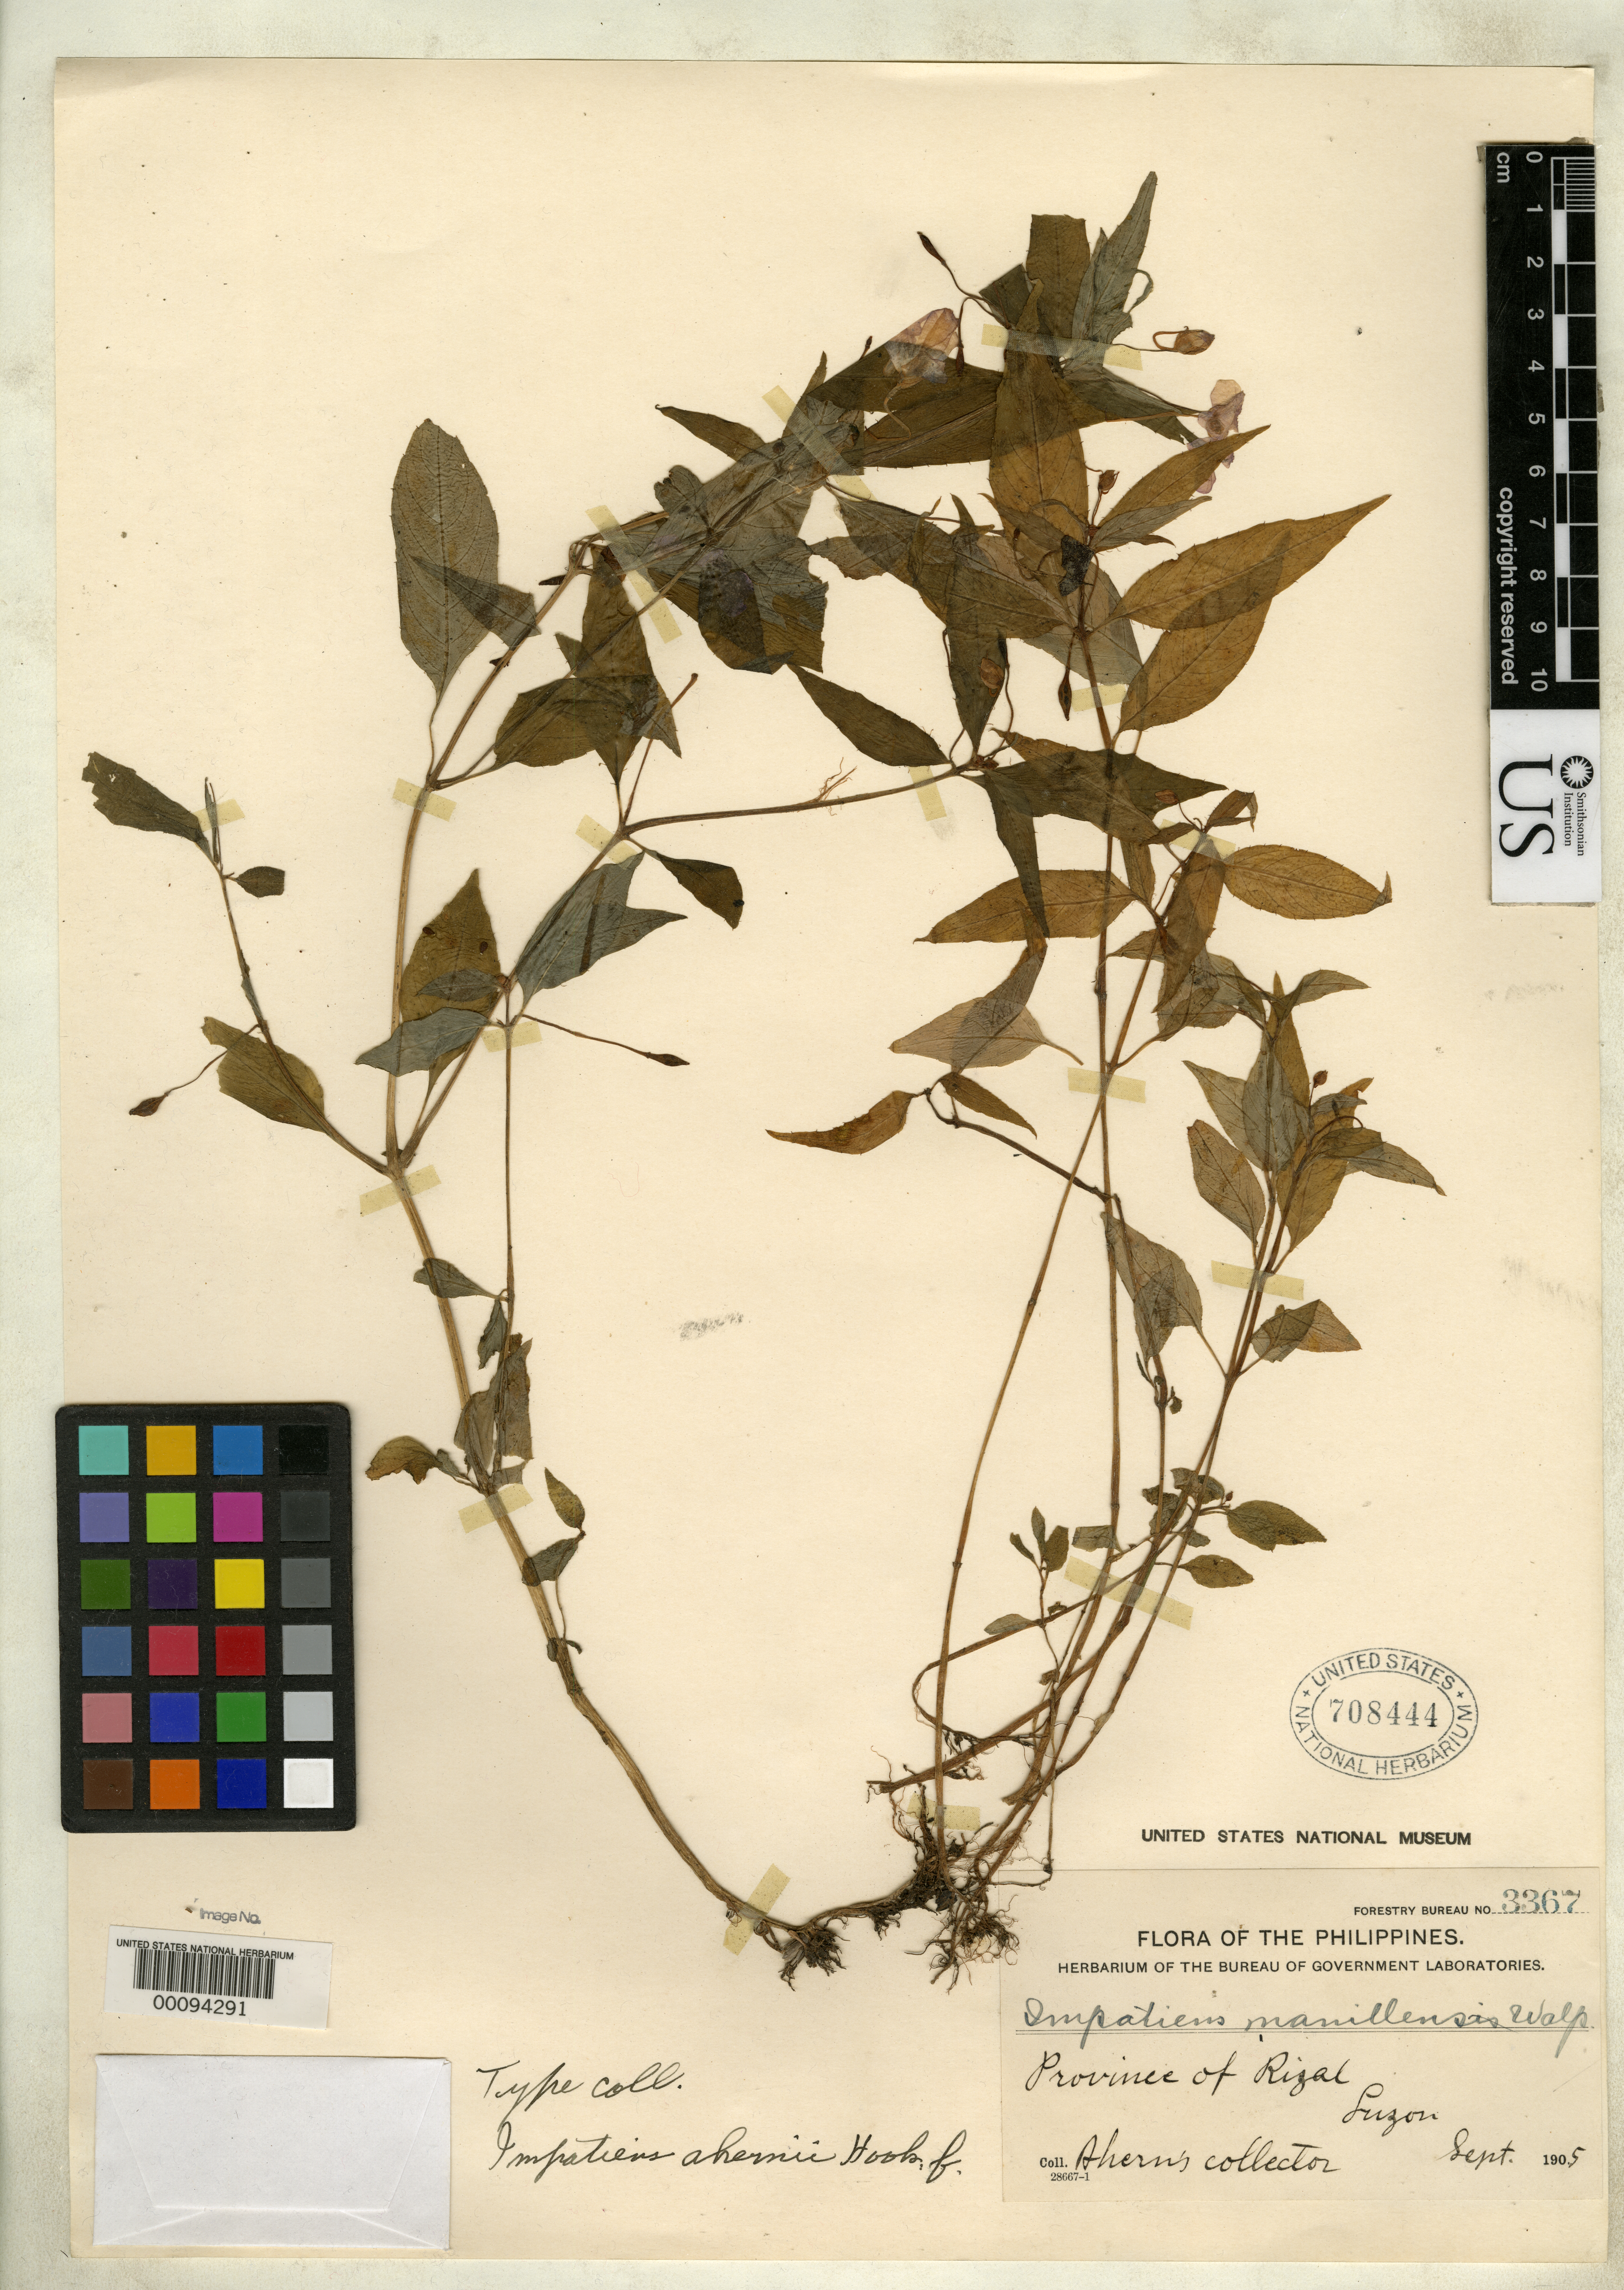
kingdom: Plantae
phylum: Tracheophyta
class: Magnoliopsida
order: Ericales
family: Balsaminaceae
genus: Impatiens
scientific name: Impatiens ahernii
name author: Hook. f.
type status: Isotype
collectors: Ahern's collector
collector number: Bur. Sci. 3367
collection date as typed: Sep 1905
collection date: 1905-09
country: Philippines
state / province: Calabarzon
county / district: Rizal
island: Luzon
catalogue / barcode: US 708444